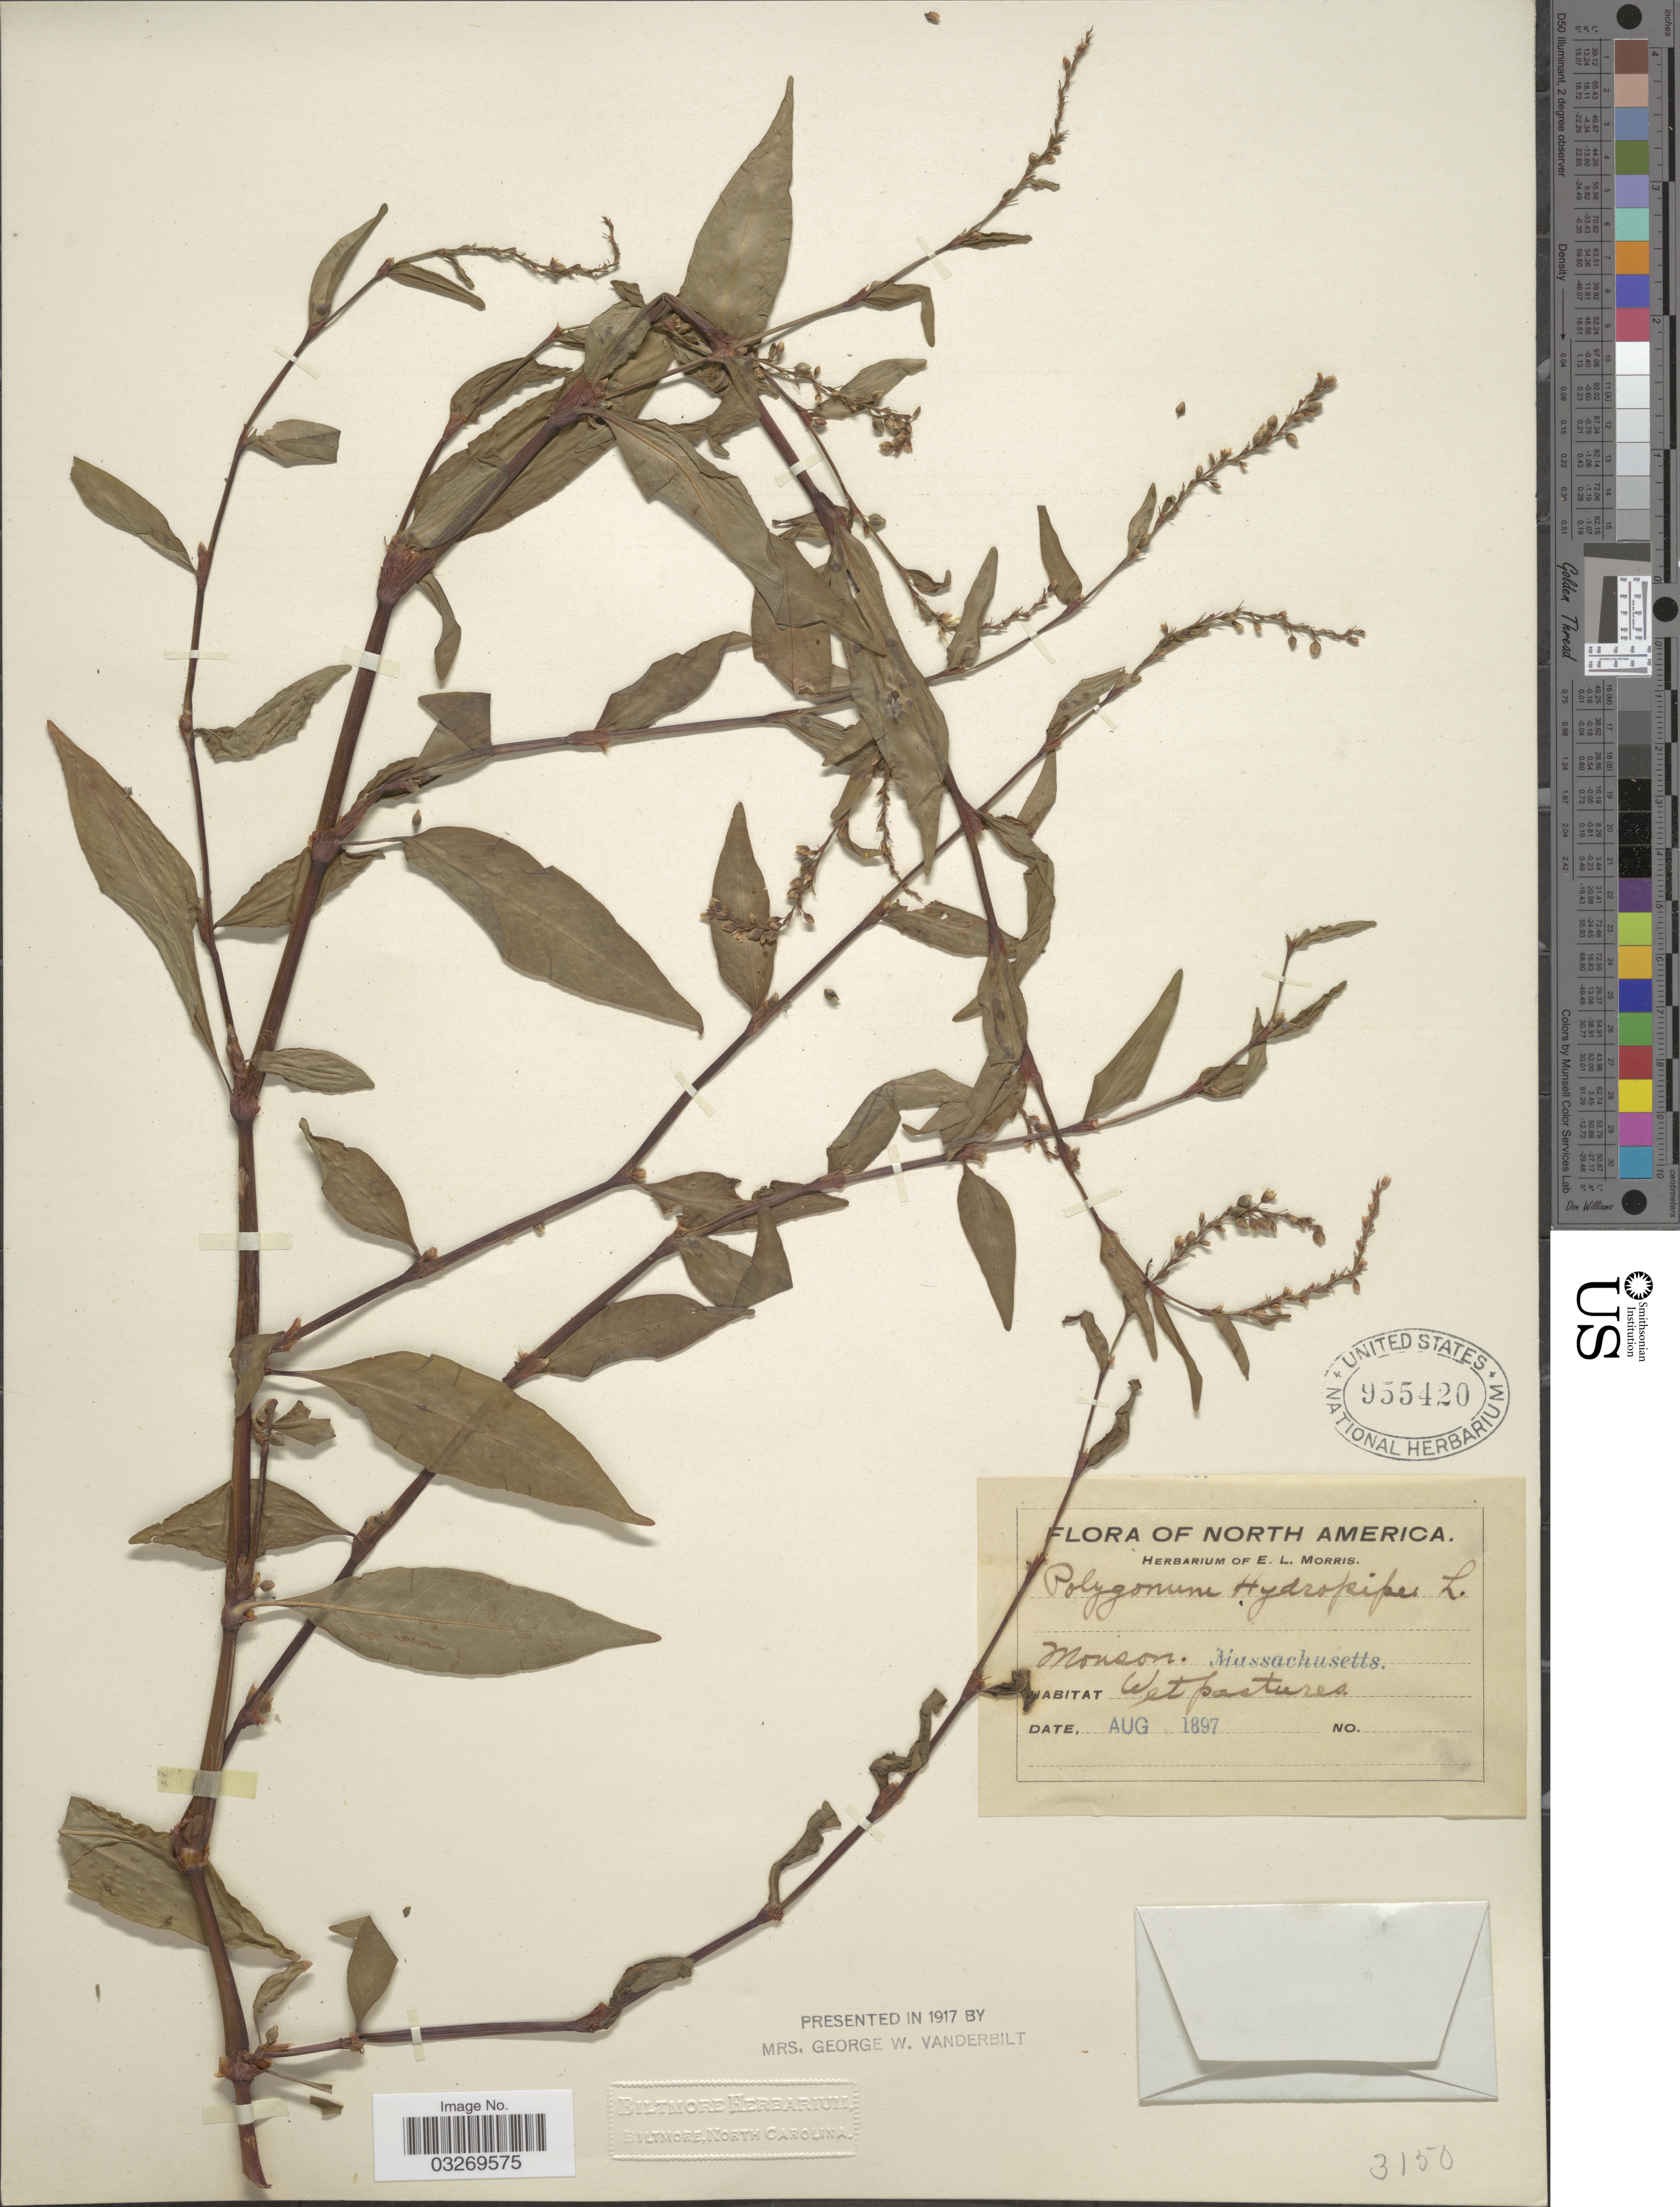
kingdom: Plantae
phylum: Tracheophyta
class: Magnoliopsida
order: Caryophyllales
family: Polygonaceae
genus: Persicaria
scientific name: Persicaria hydropiper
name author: (L.) Delarbre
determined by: Atha, D. E.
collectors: ex herb. E.L. Morris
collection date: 1897-08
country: United States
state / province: Massachusetts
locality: Monson.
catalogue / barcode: US 955420